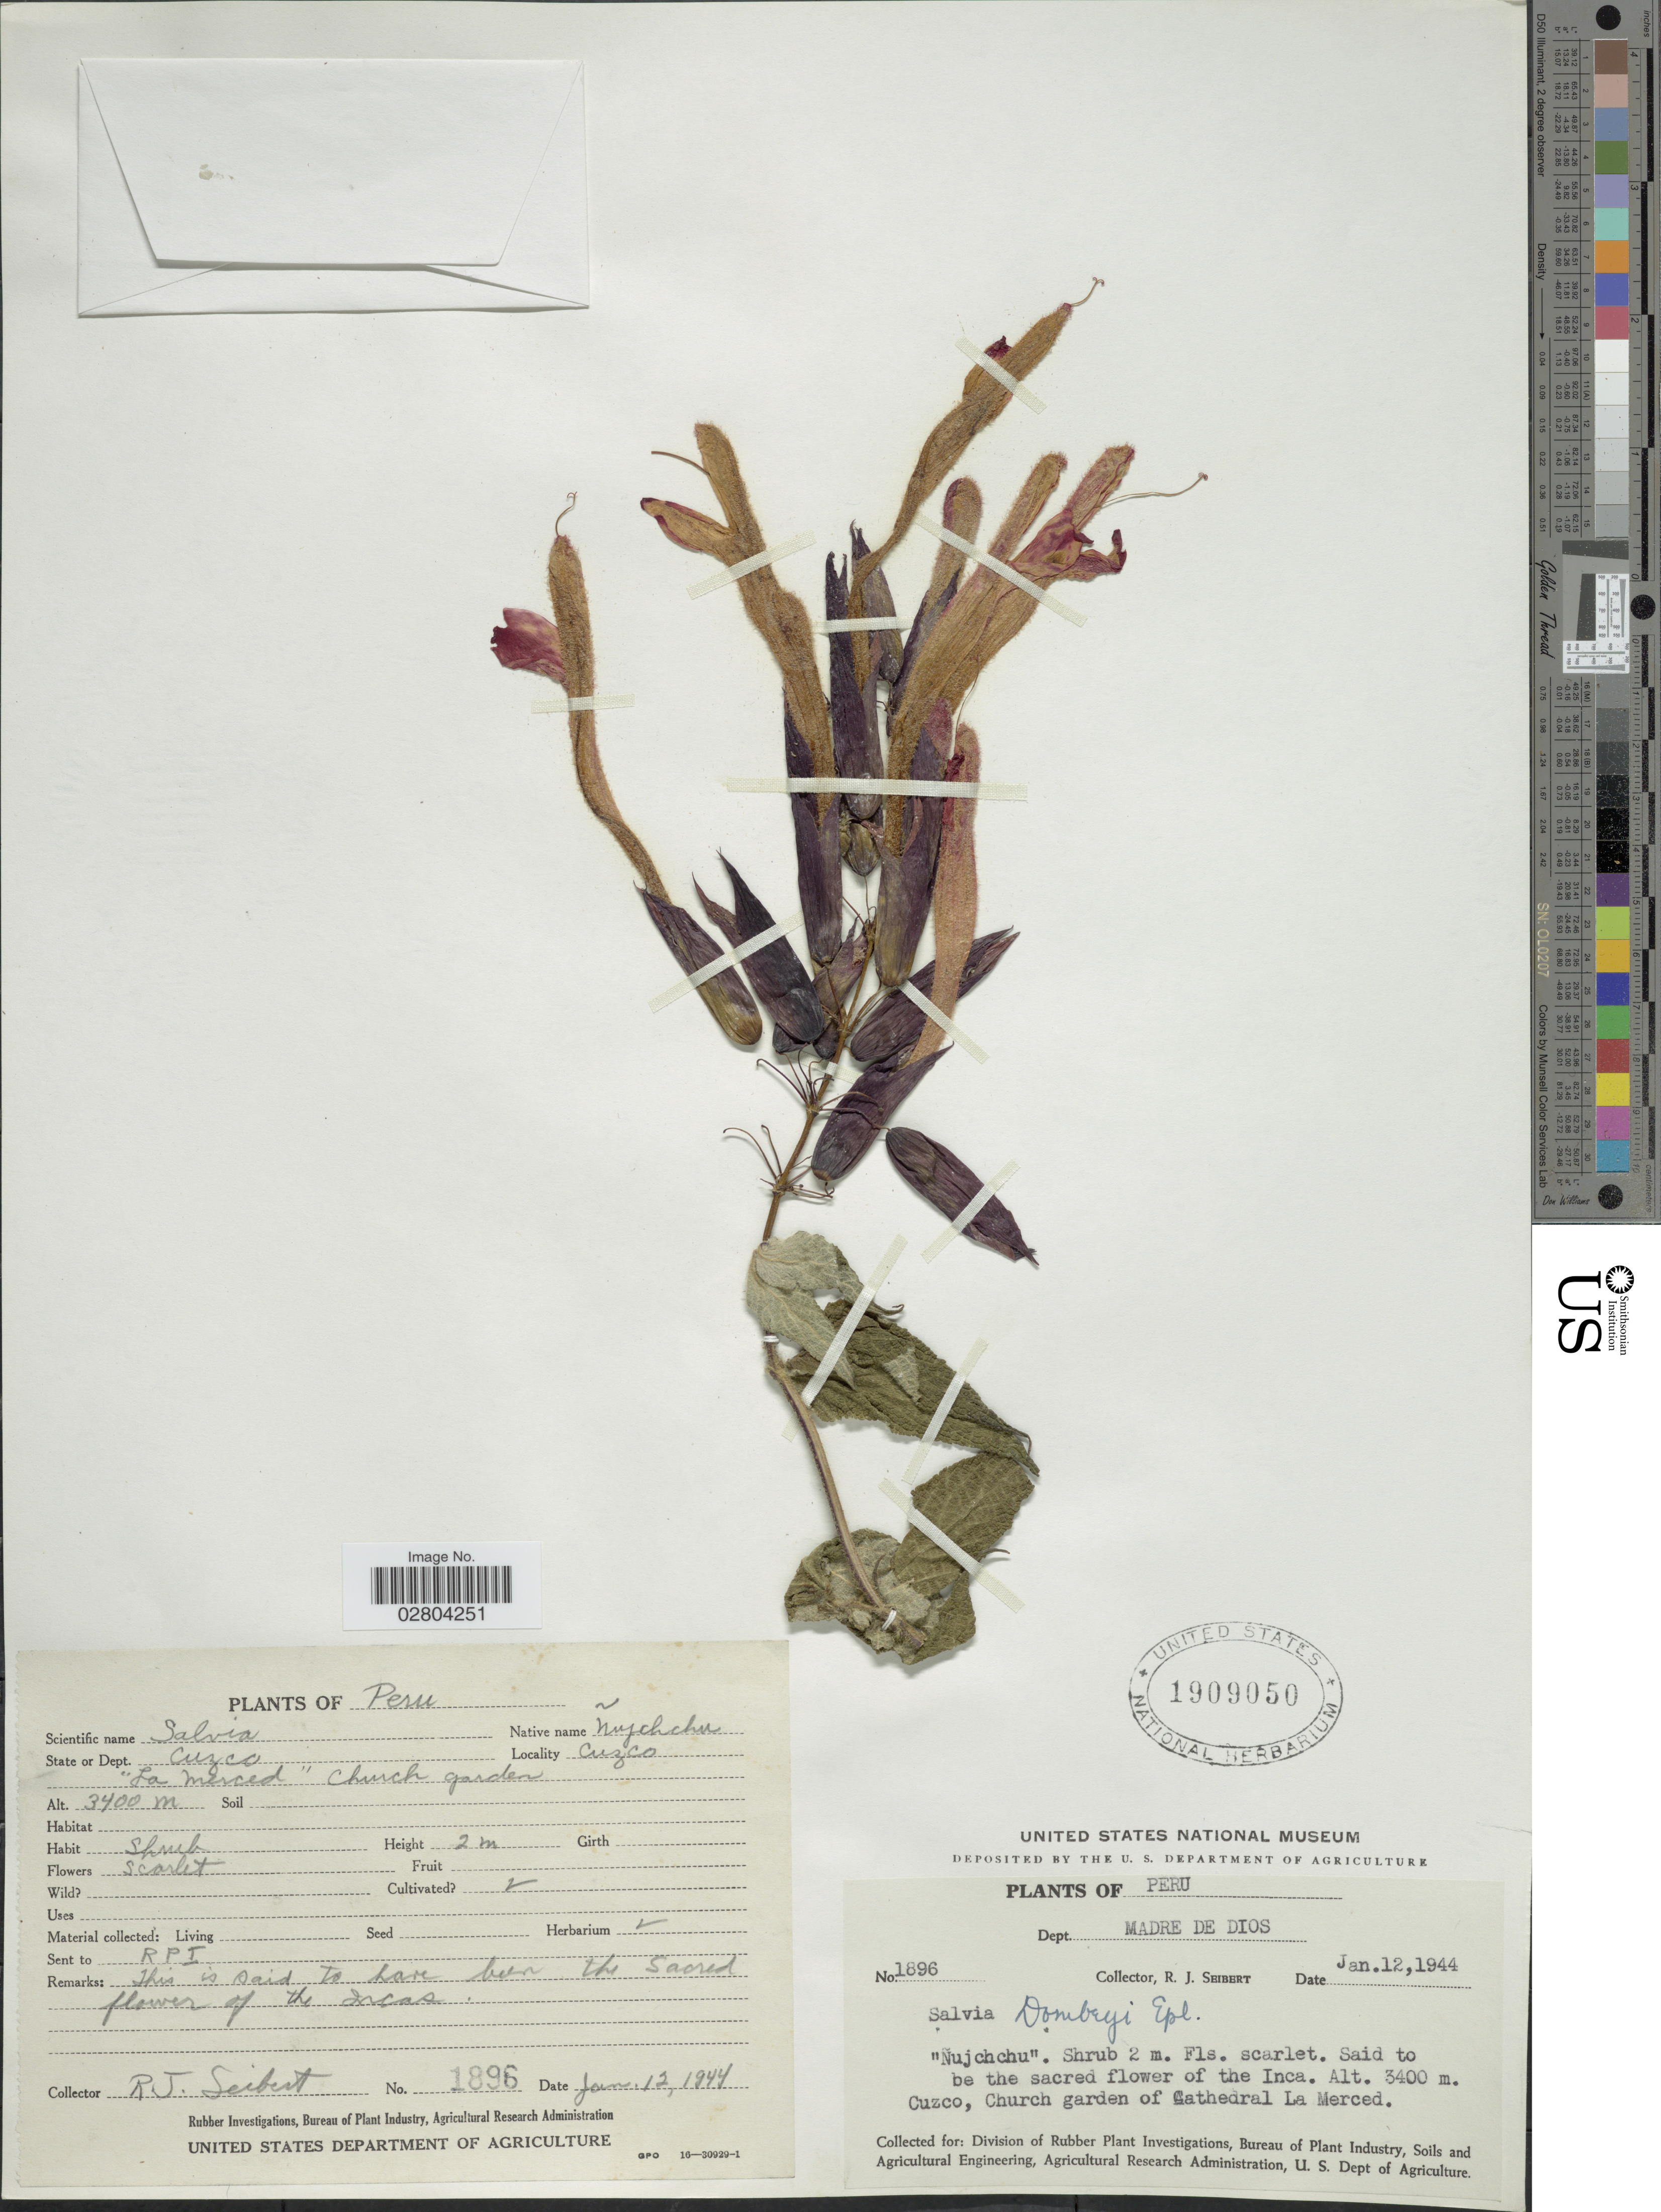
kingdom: Plantae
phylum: Tracheophyta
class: Magnoliopsida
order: Lamiales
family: Lamiaceae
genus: Salvia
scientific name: Salvia dombeyi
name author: Epling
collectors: R. J. Seibert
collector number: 1896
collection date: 1944-01-12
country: Peru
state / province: Madre de Dios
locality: Dept. Madre de Dios. Cuzco, Church garden of Cathedral La Merced. Cuzco.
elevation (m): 3400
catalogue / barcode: US 1909050